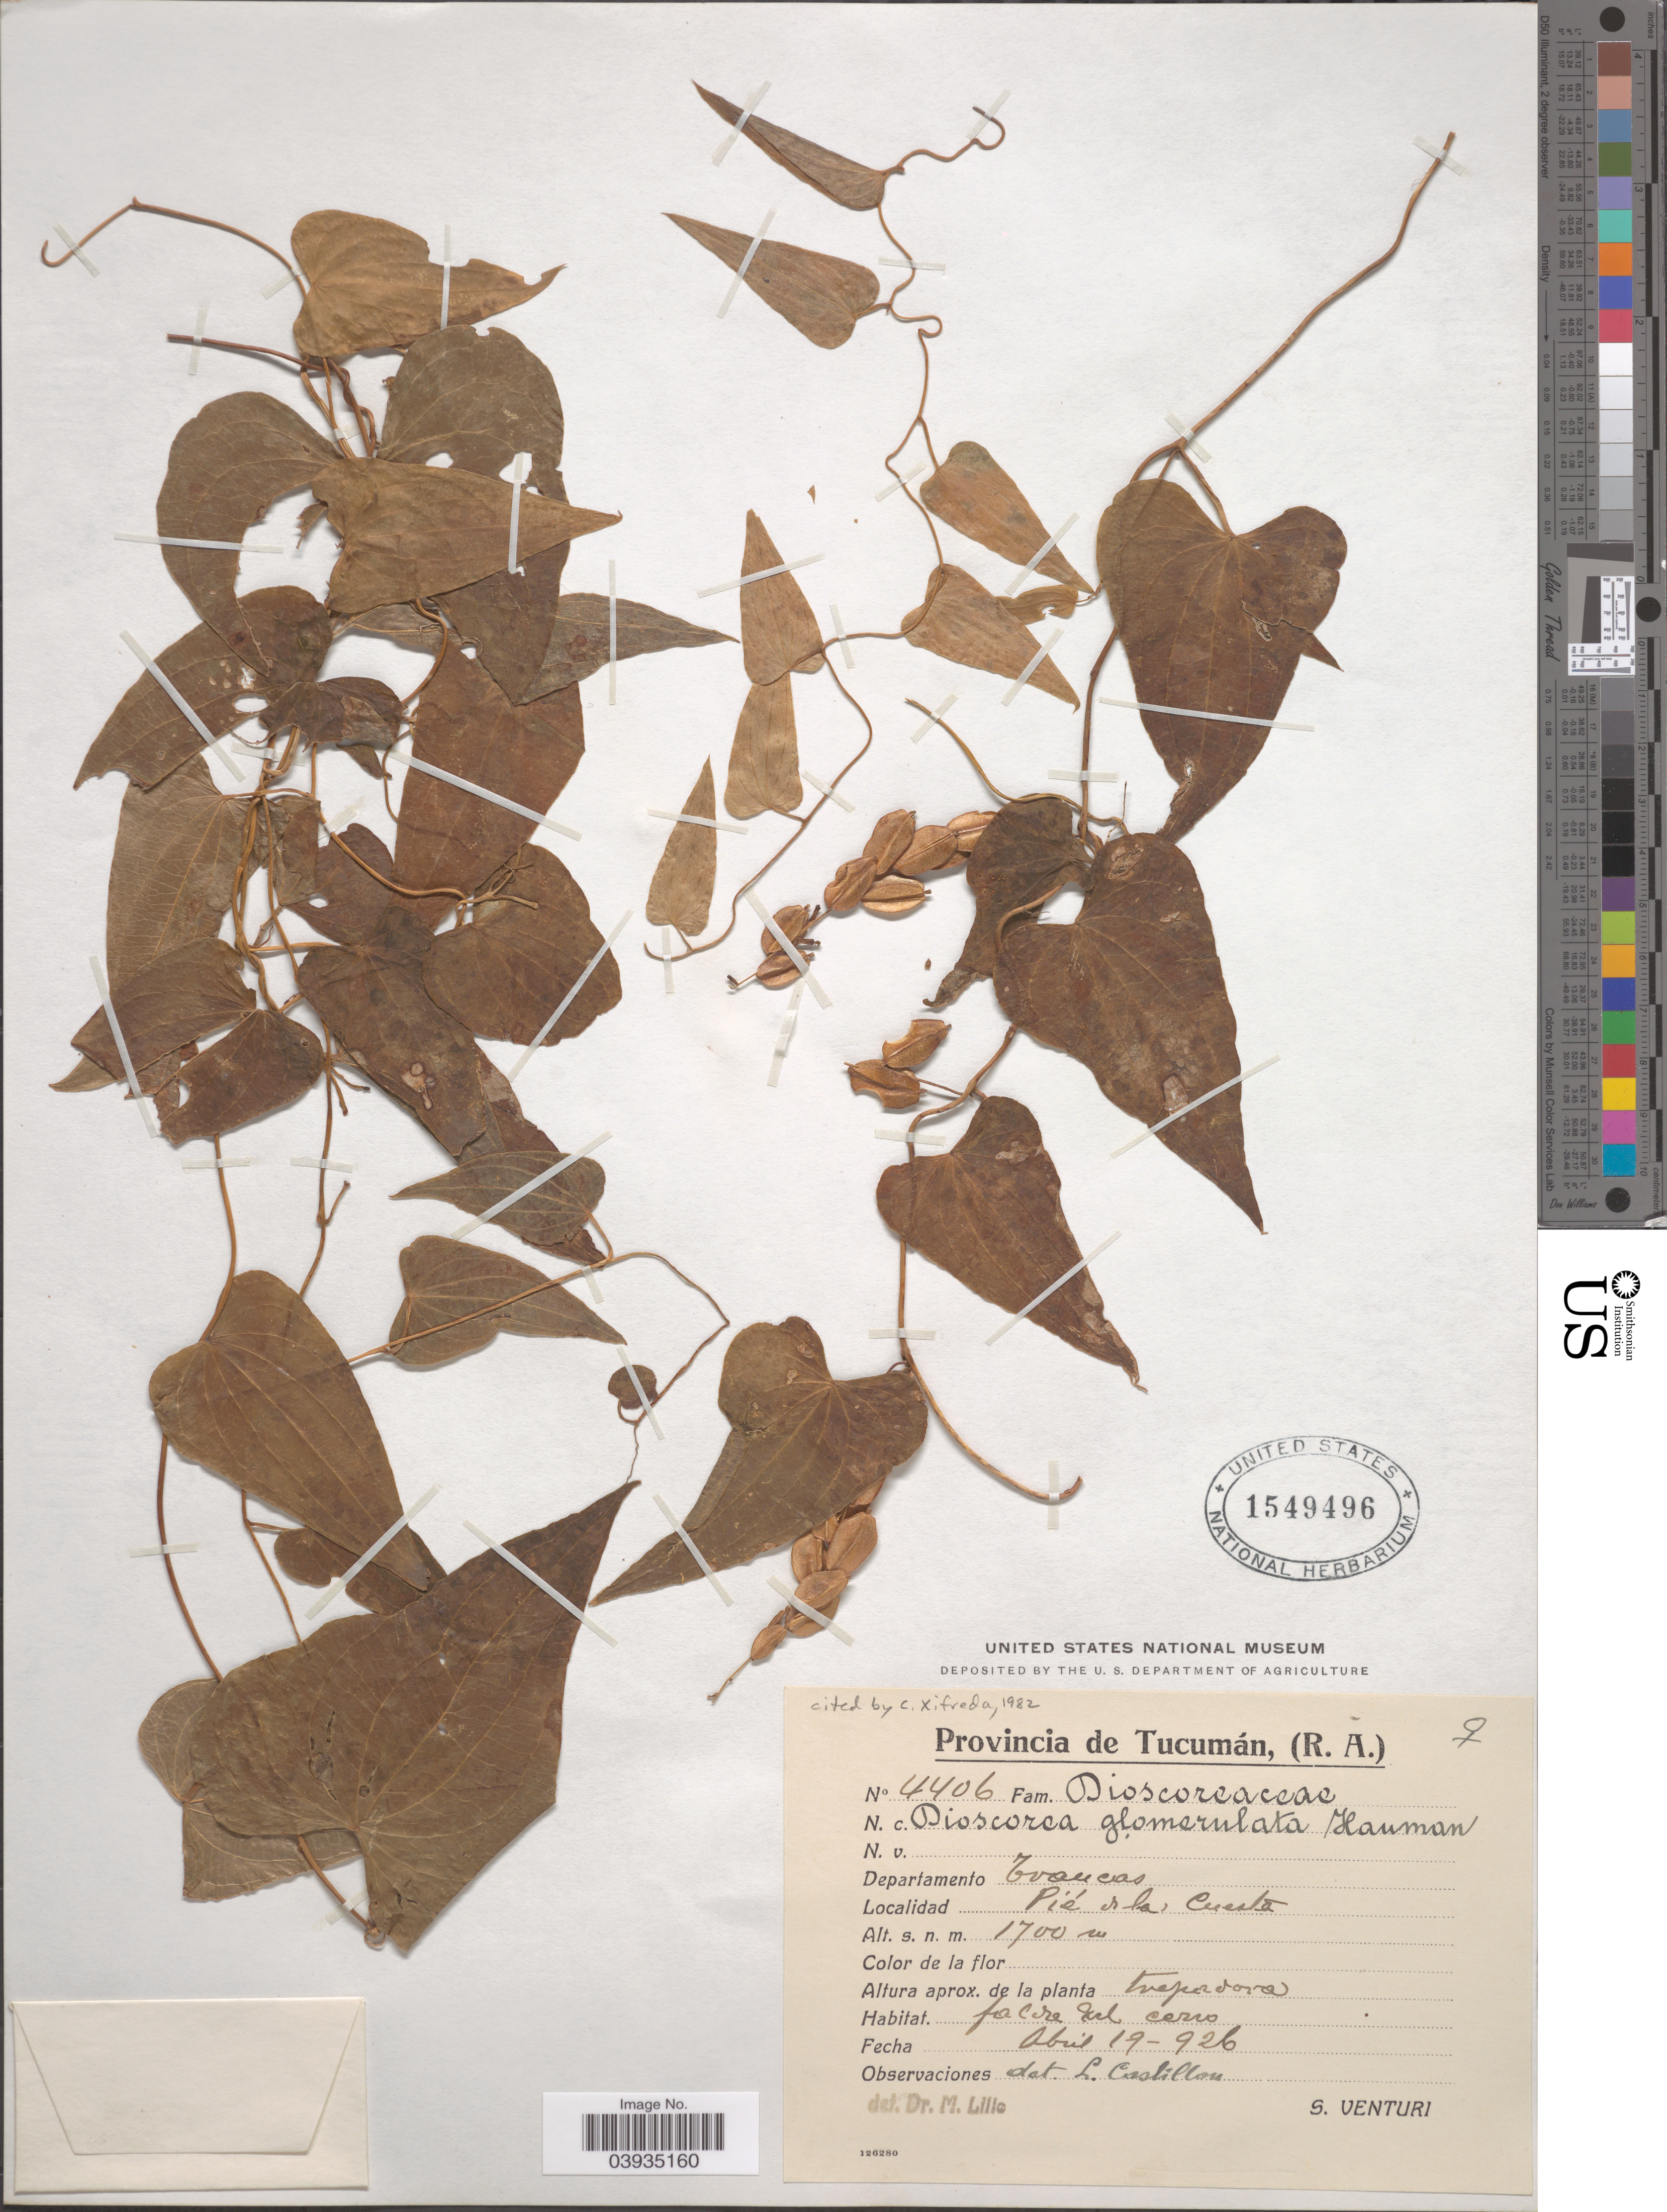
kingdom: Plantae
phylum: Tracheophyta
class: Liliopsida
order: Dioscoreales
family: Dioscoreaceae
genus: Dioscorea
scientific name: Dioscorea glomerulata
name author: Hauman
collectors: S. Venturi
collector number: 4406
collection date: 1926-04-19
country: Argentina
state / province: Tucuman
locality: Departamento Trancas. Pié de la Cuesta.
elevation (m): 1700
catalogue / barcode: US 1549496